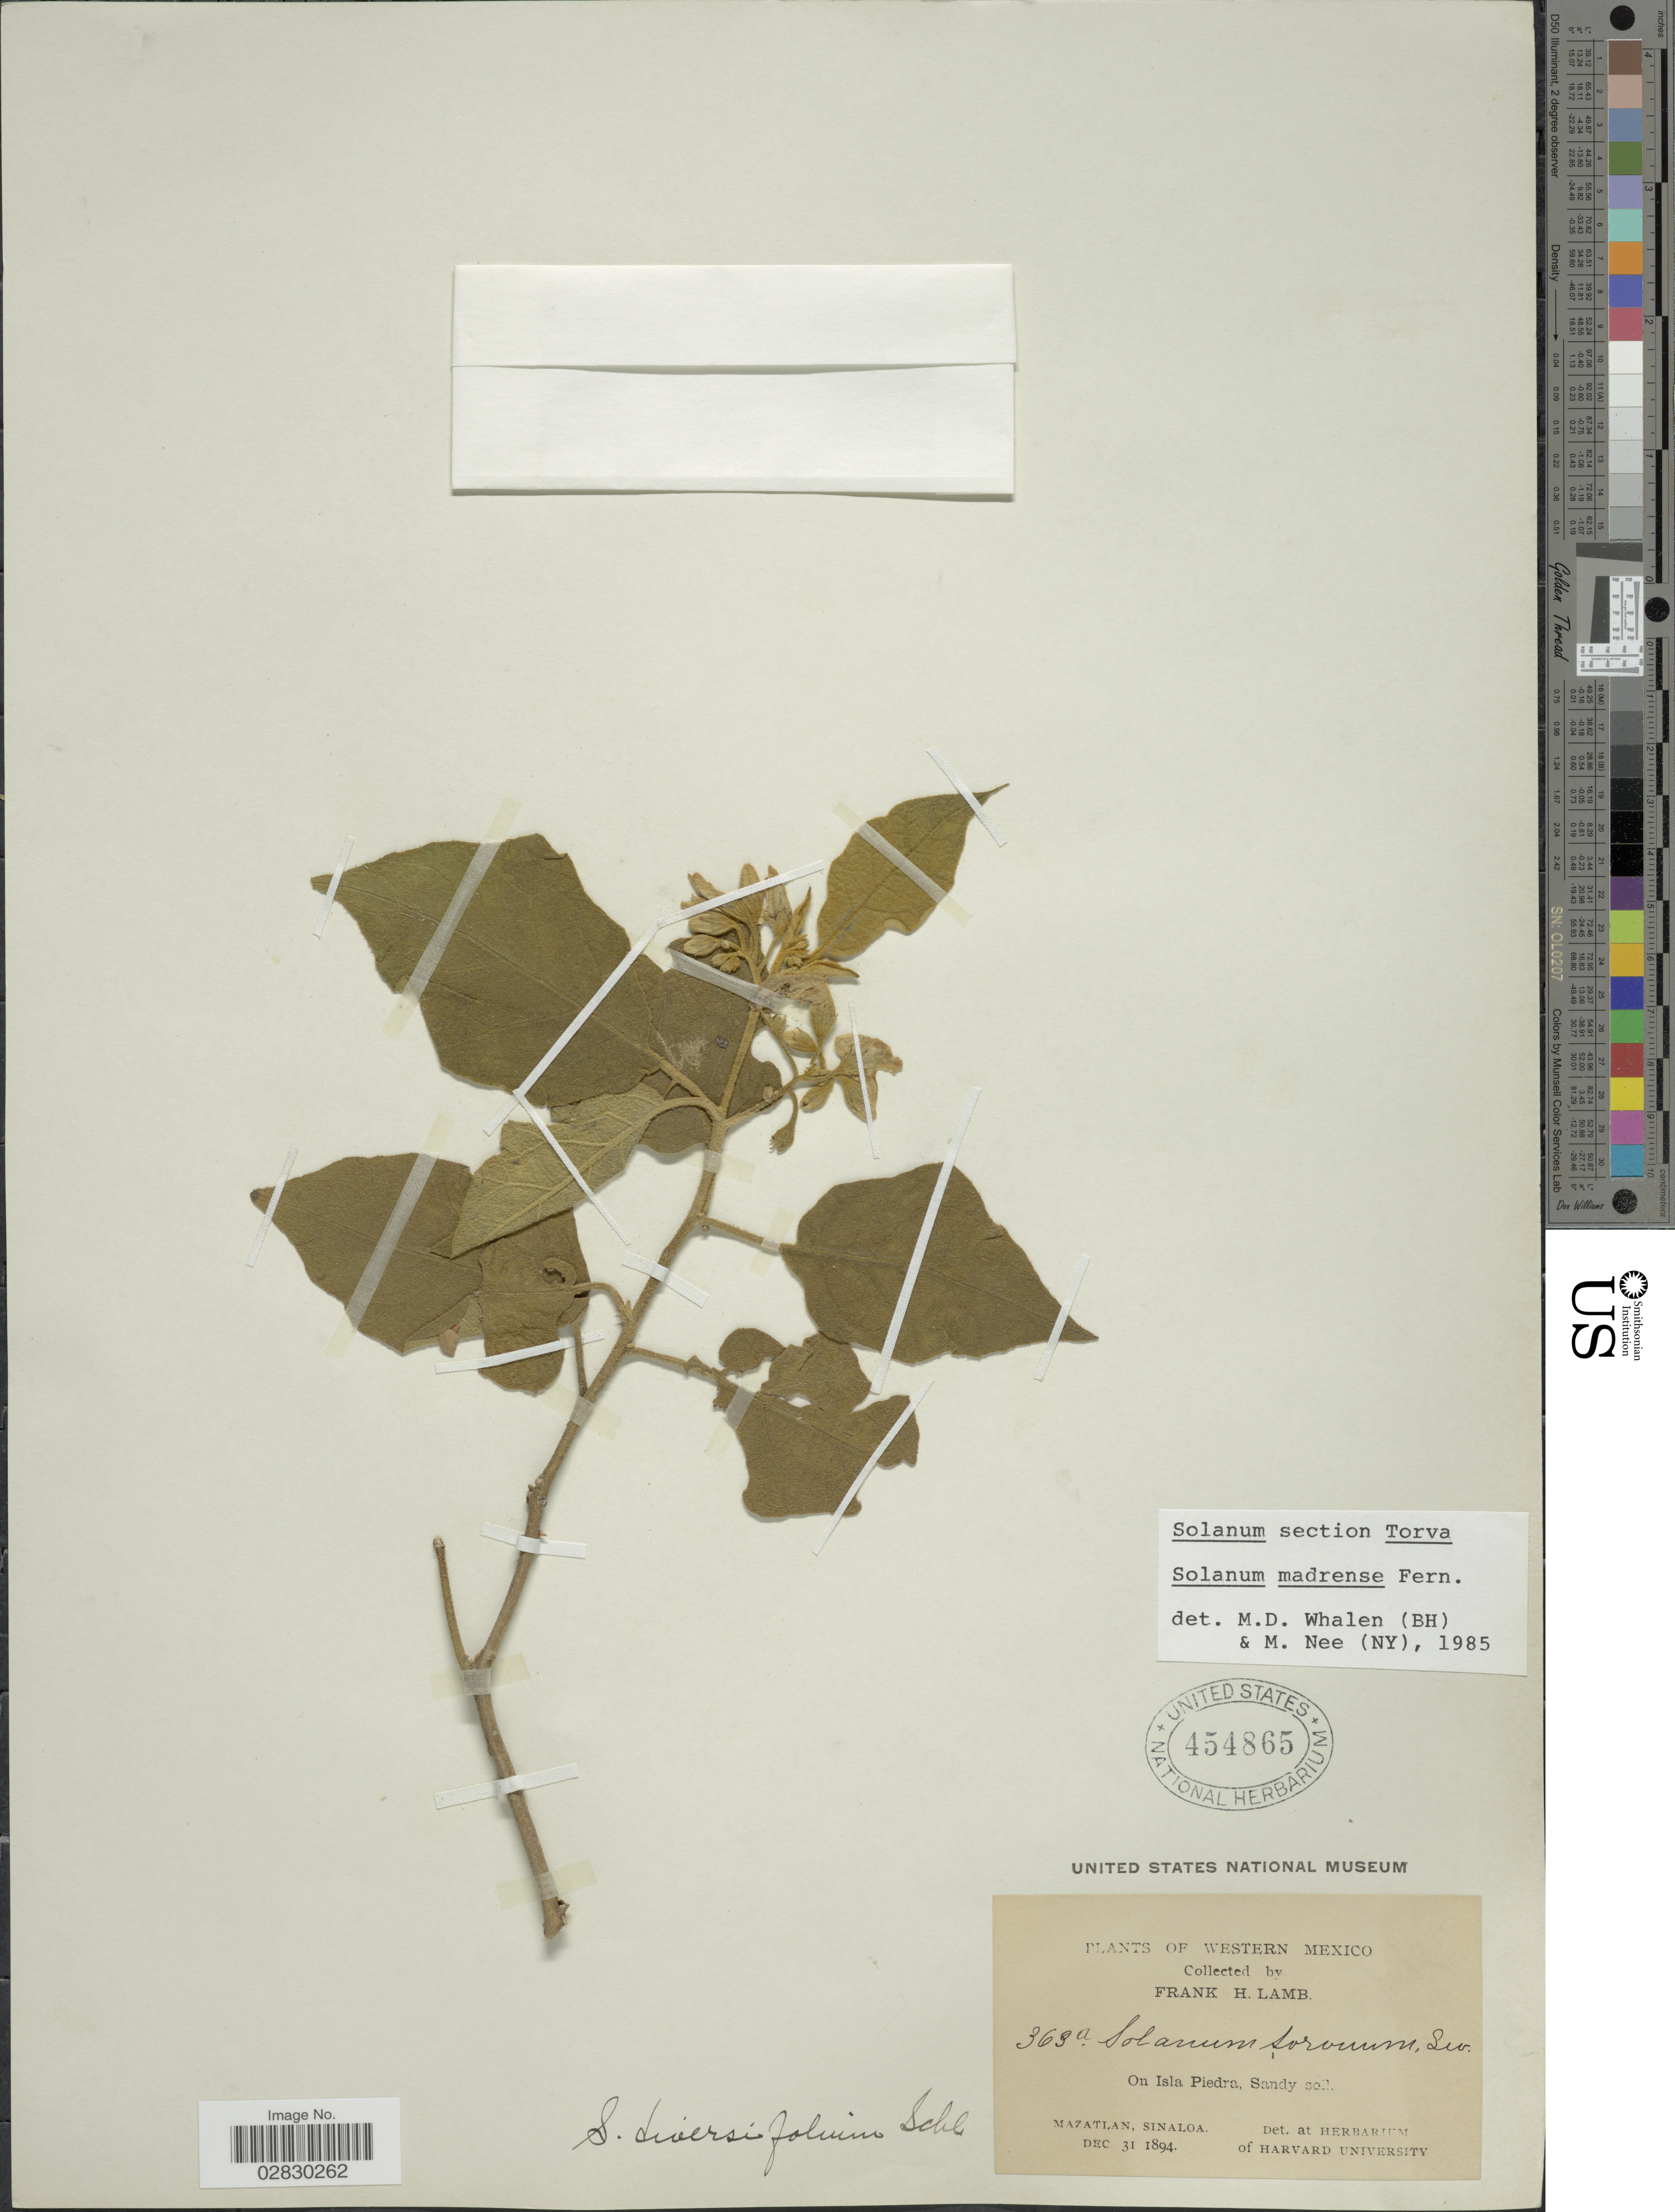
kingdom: Plantae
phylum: Tracheophyta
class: Magnoliopsida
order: Solanales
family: Solanaceae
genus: Solanum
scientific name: Solanum madrense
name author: Fernald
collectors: F. H. Lamb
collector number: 363a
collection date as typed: Dec 31 1894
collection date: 1894-12-31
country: Mexico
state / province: Sinaloa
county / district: Mazatlán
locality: On Isla Piedra.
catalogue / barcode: US 454865